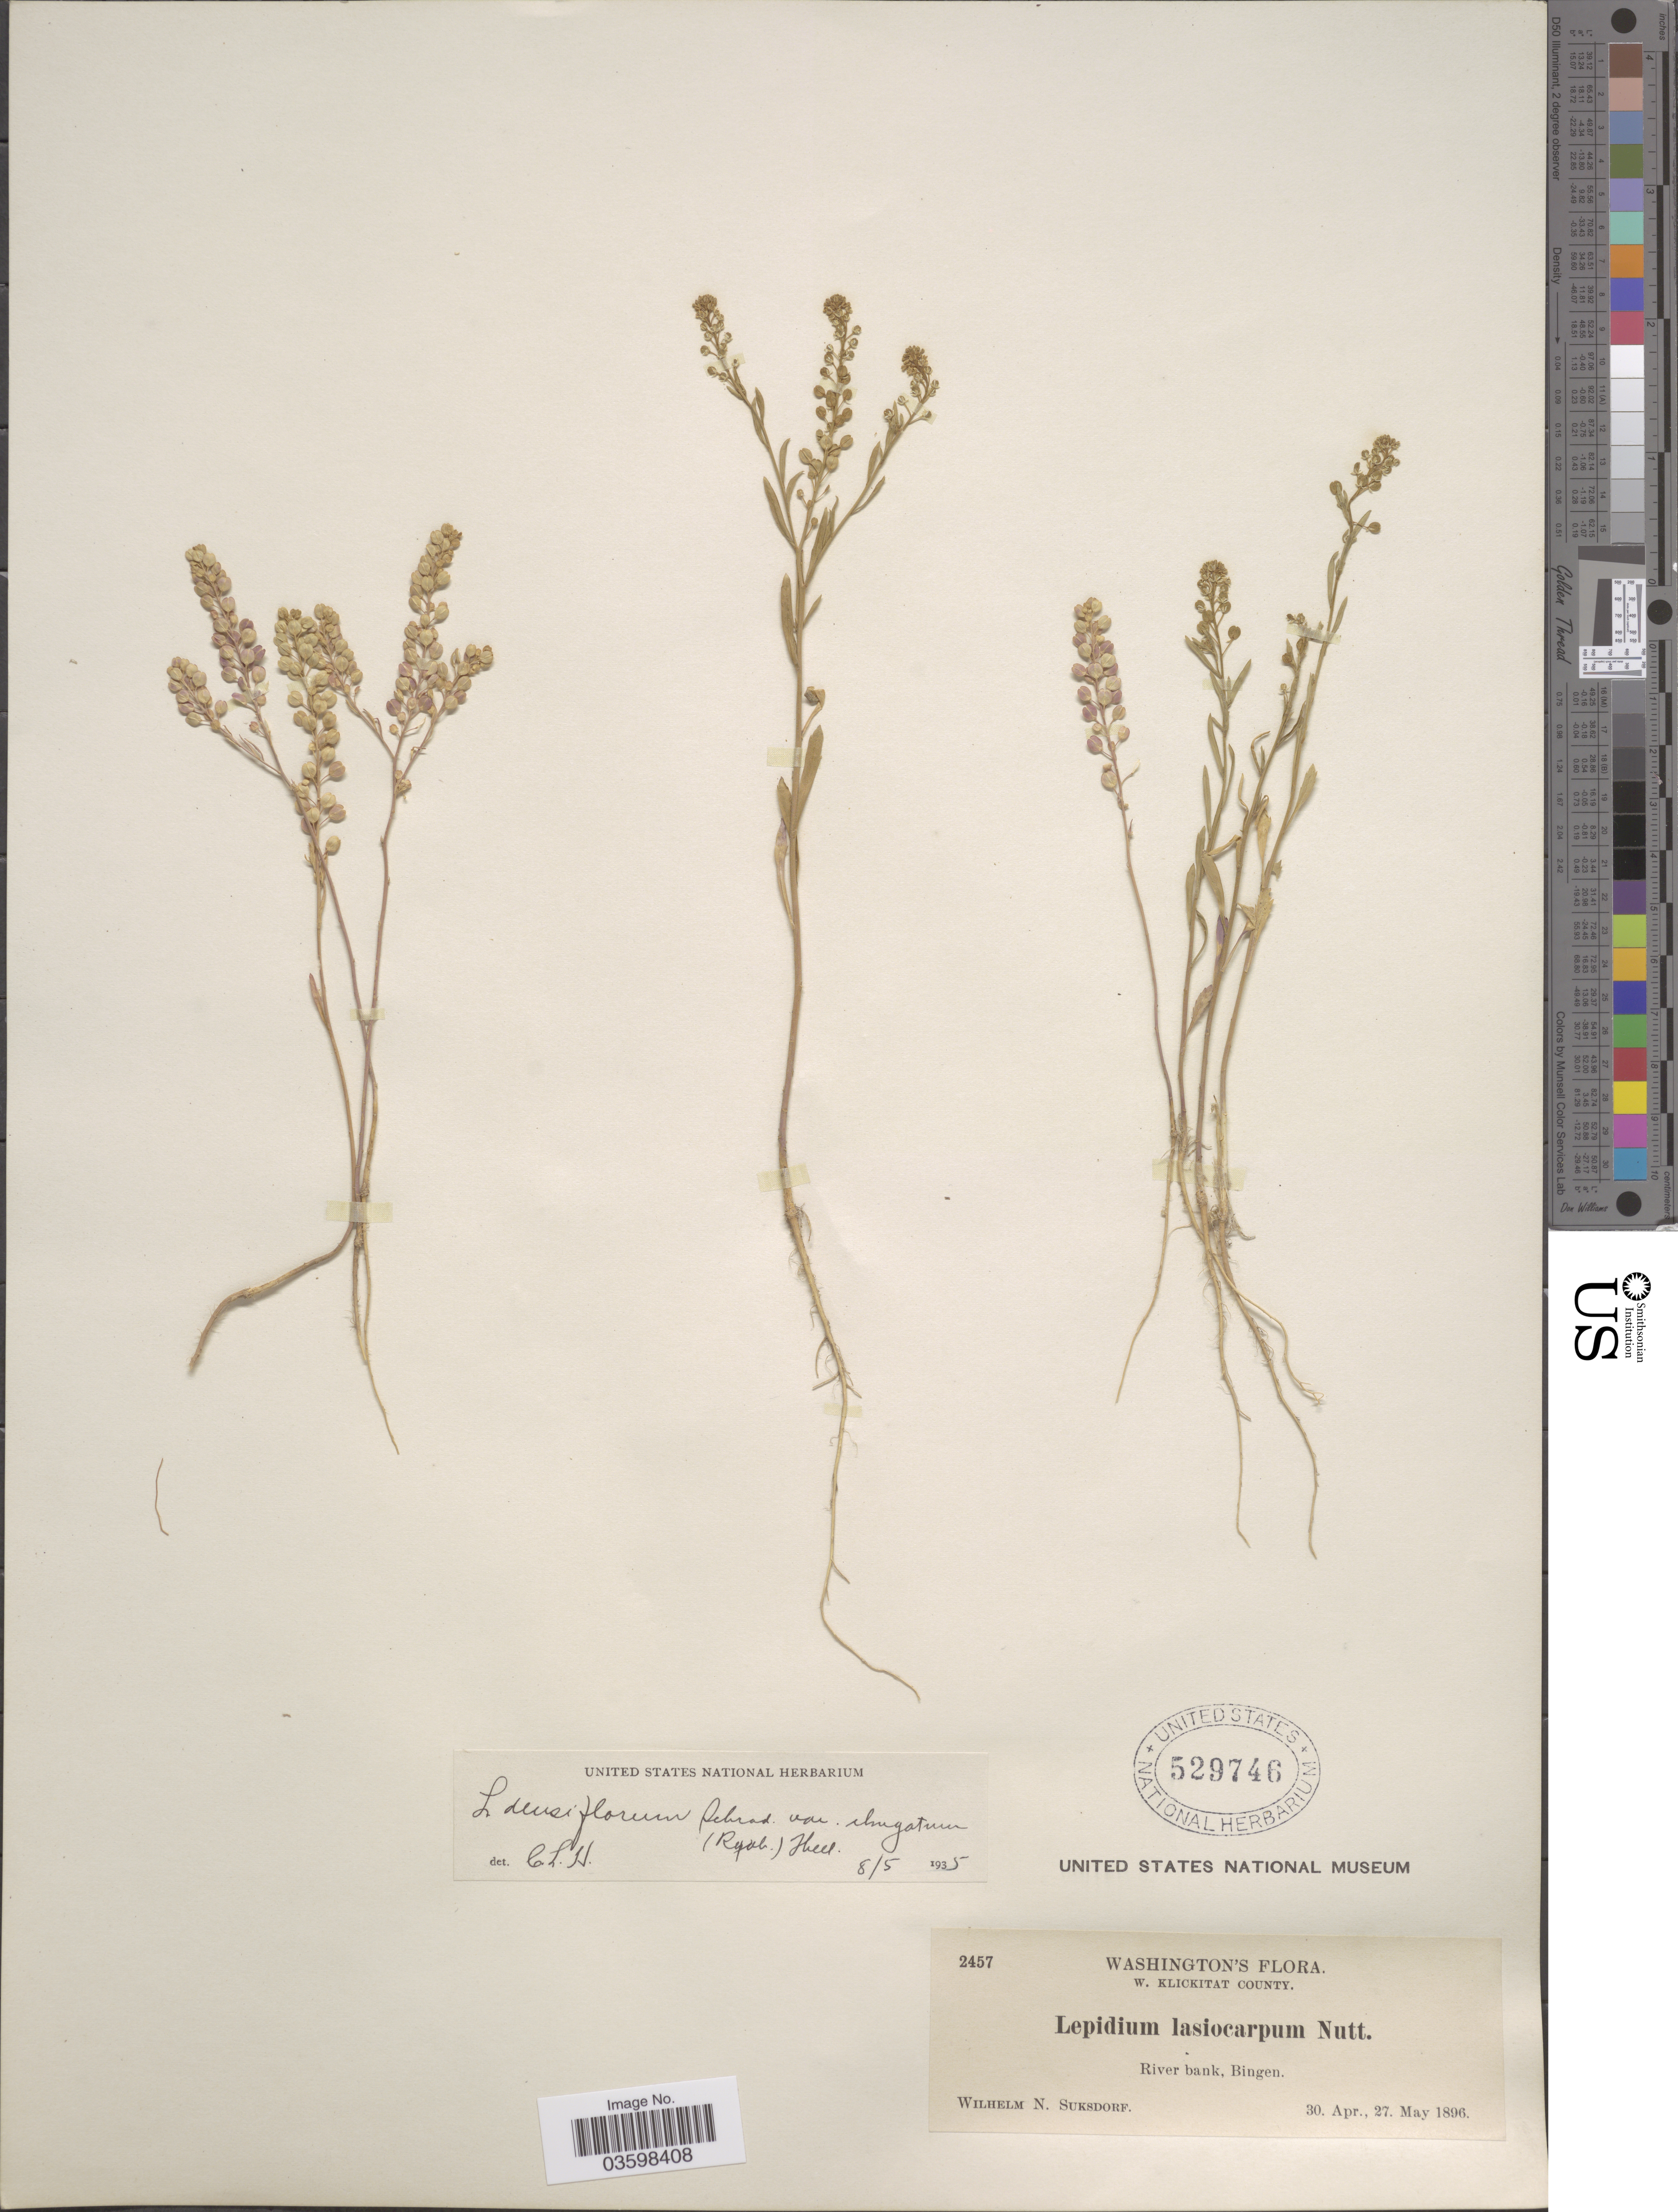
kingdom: Plantae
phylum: Tracheophyta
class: Magnoliopsida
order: Brassicales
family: Brassicaceae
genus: Lepidium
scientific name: Lepidium densiflorum var. elongatum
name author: (Rydb.) Thell.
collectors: W. N. Suksdorf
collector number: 2457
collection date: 1896-04-30/1896-05-27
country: United States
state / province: Washington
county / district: Klickitat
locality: W. Klickitat County. River bank, Bingen.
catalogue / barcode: US 529746